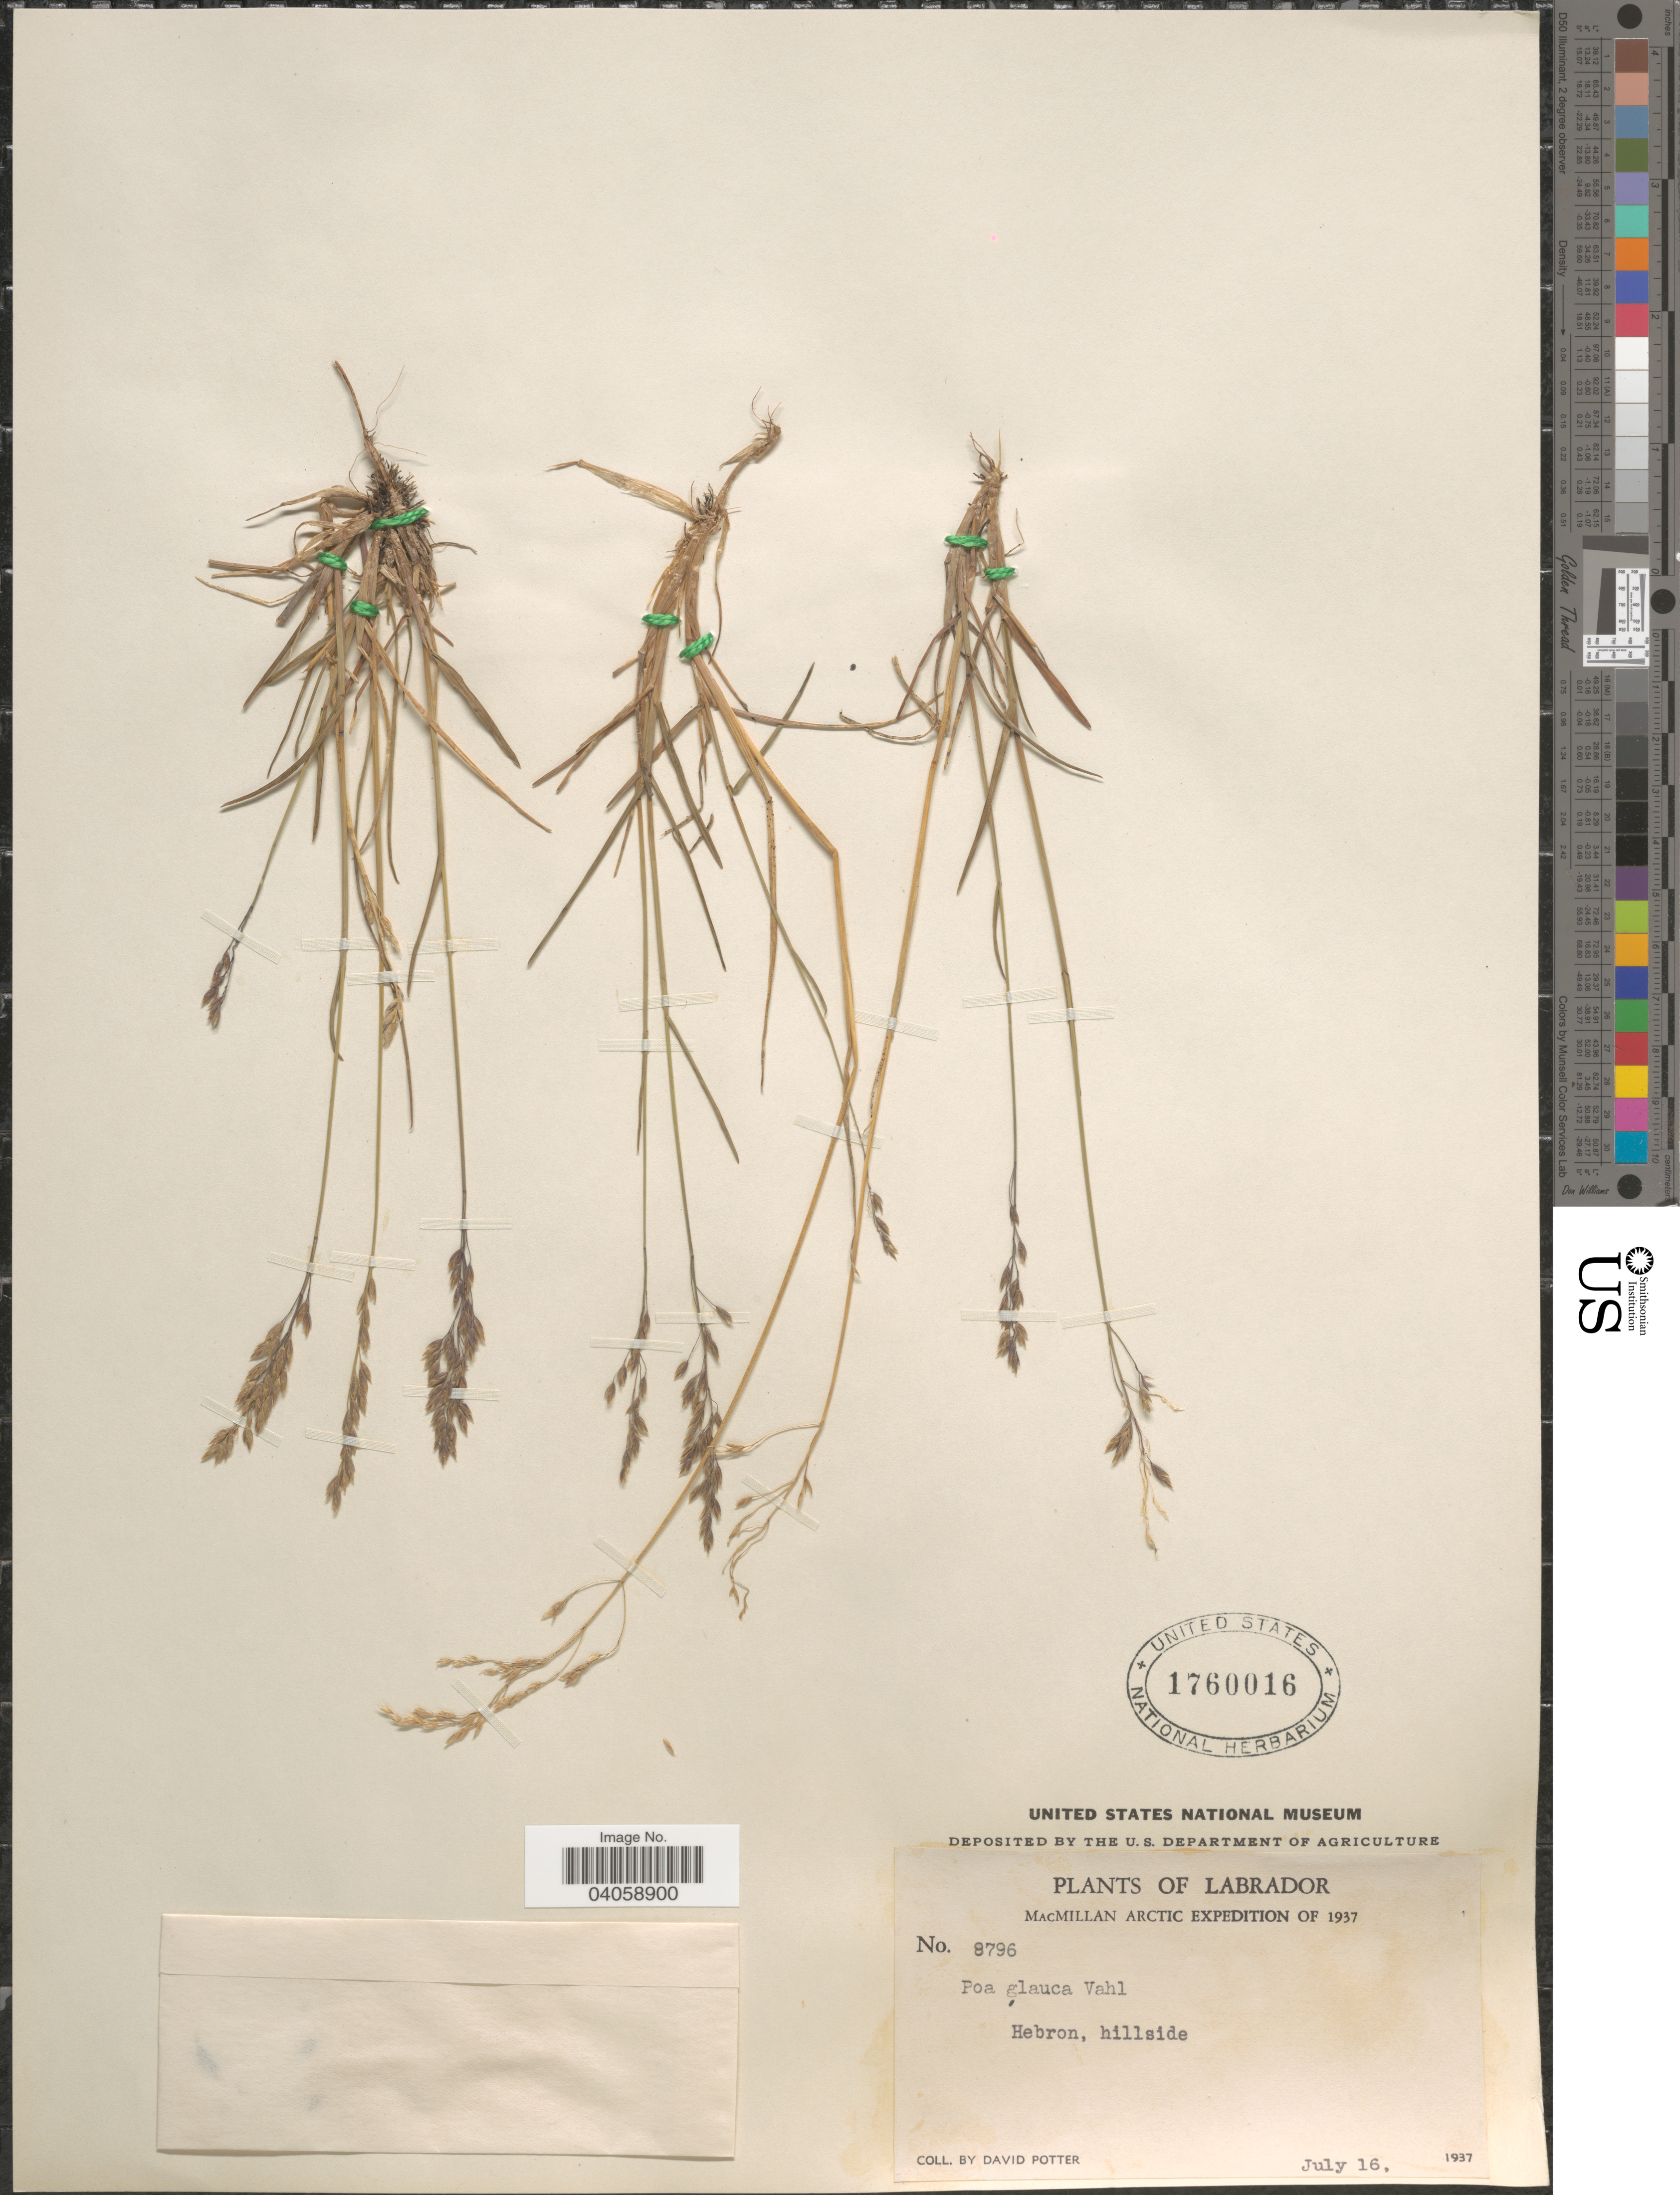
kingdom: Plantae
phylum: Tracheophyta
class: Liliopsida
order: Poales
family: Poaceae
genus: Poa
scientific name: Poa glauca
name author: Vahl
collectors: D. Potter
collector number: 8796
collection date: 1937-07-16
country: Canada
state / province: Newfoundland and Labrador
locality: Labrador. Hebron, hillside.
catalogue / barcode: US 1760016